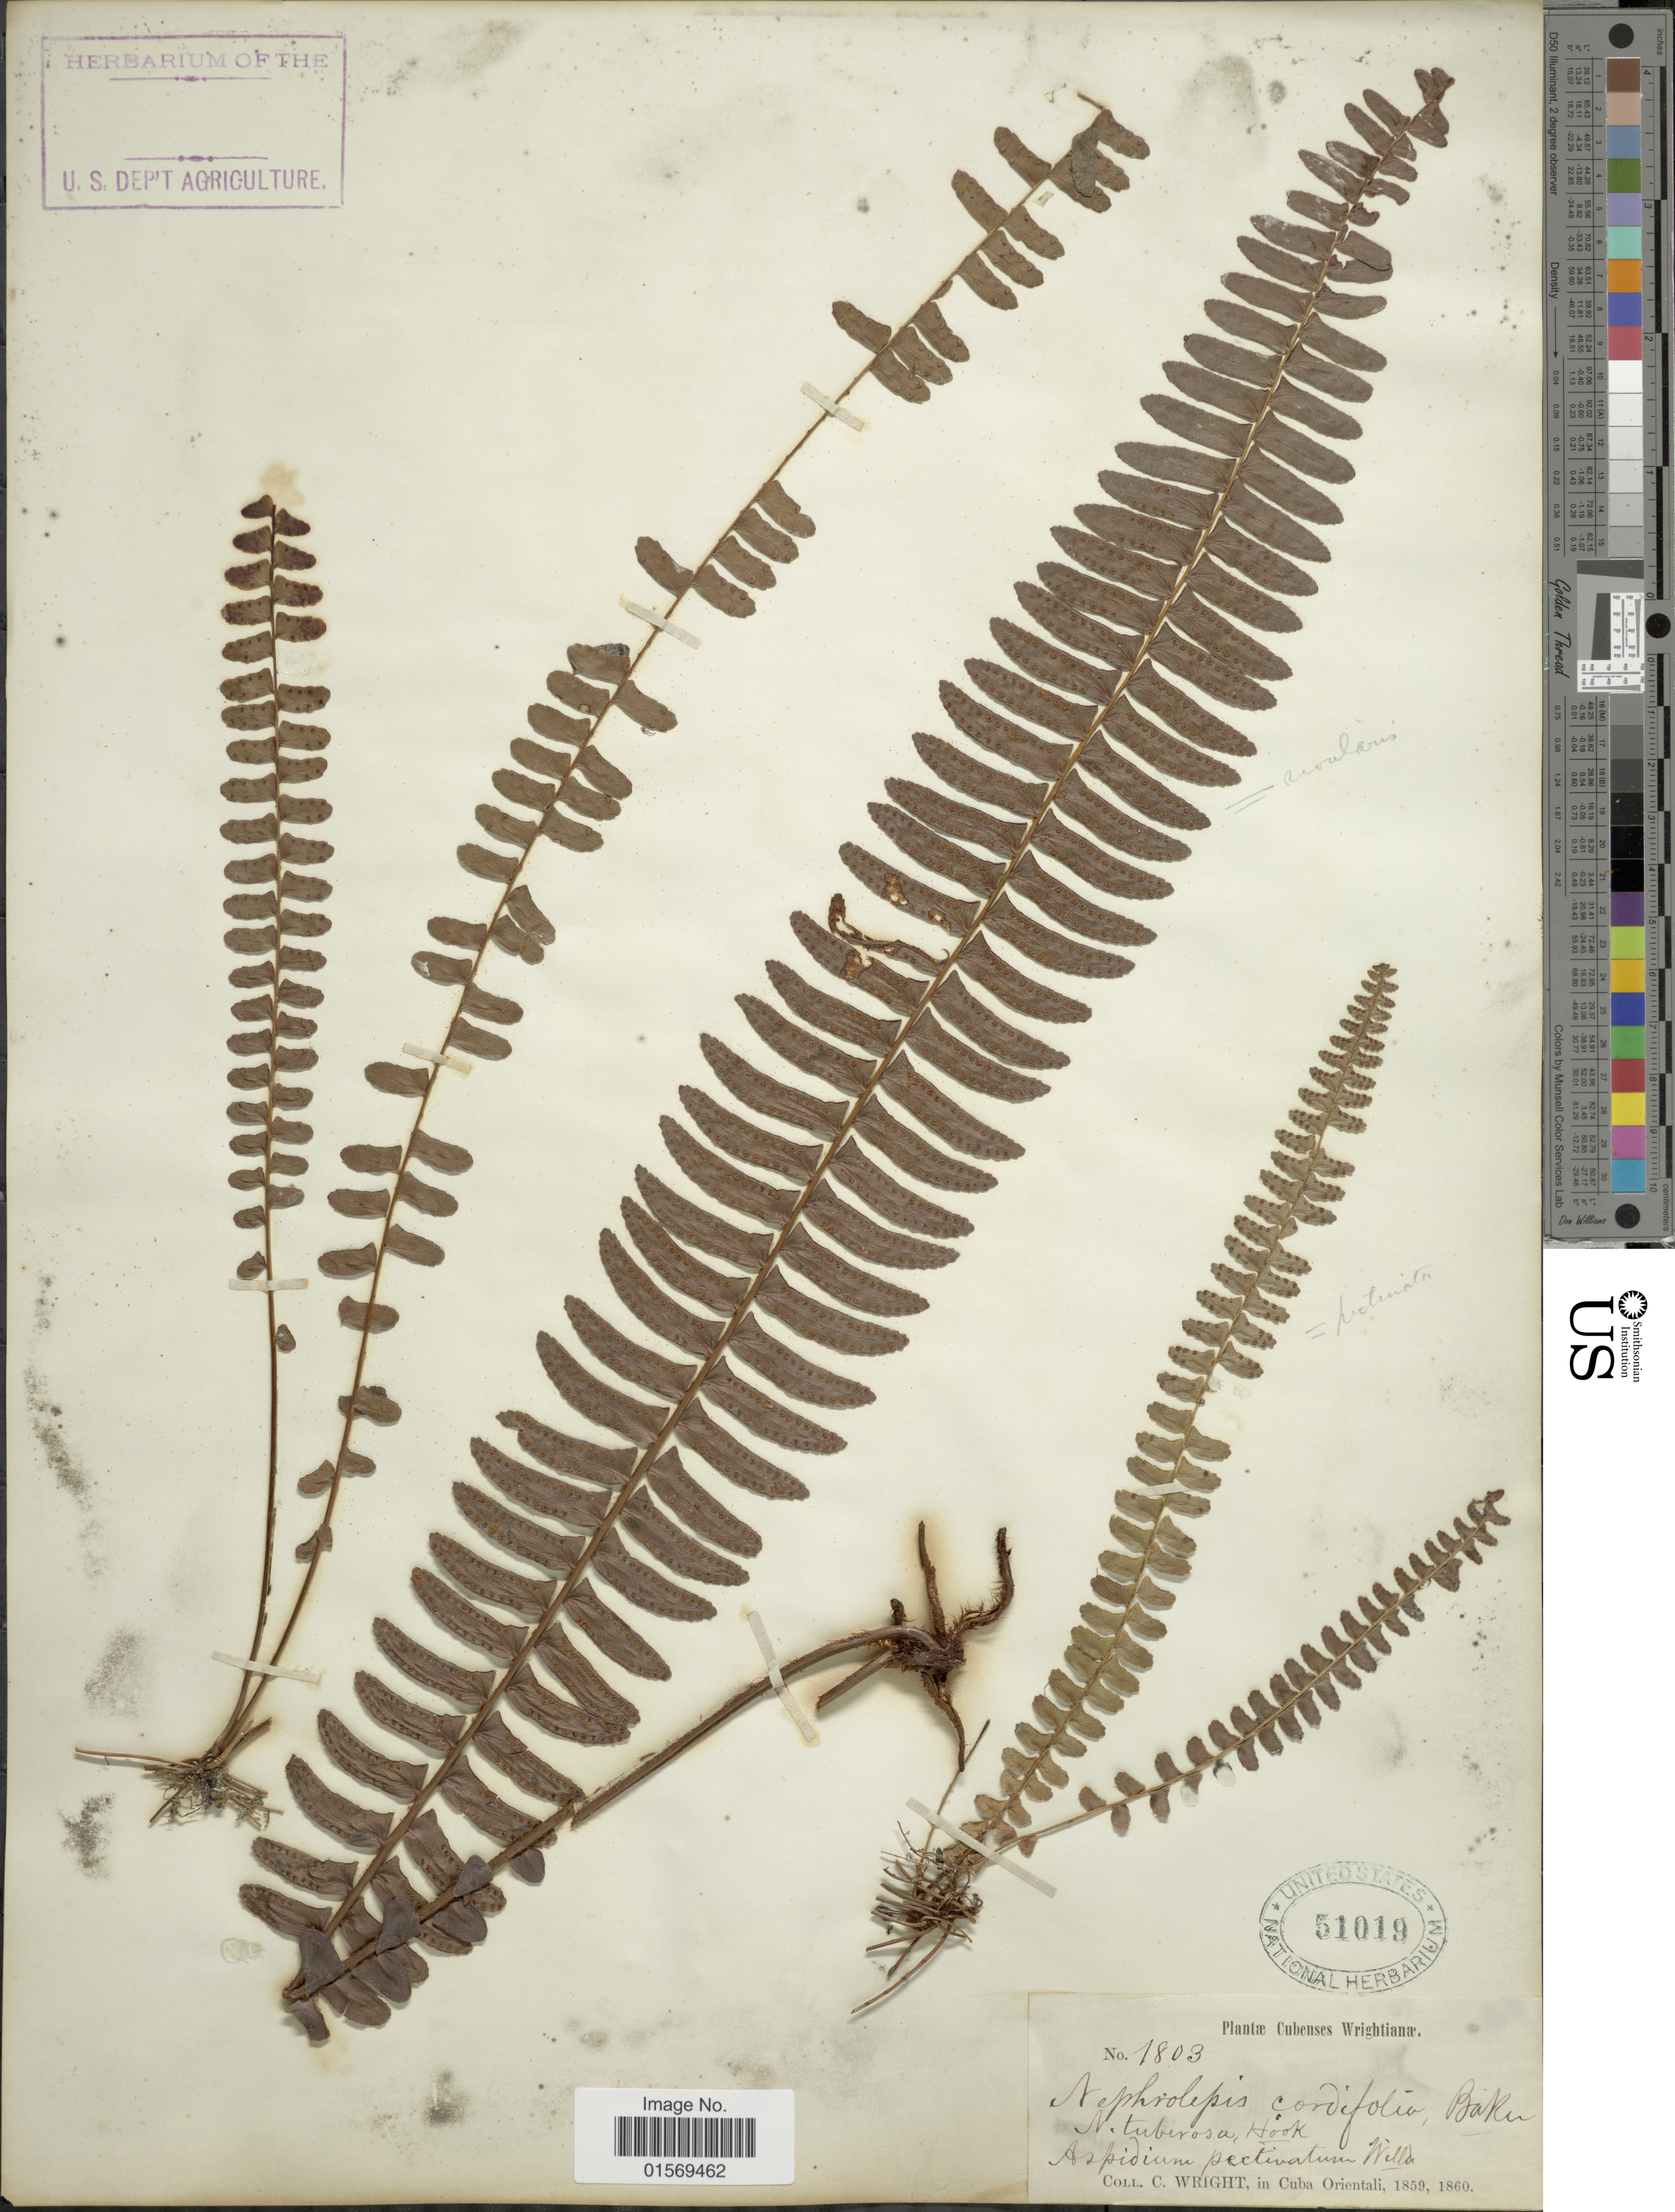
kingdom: Plantae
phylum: Tracheophyta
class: Polypodiopsida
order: Polypodiales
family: Nephrolepidaceae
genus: Nephrolepis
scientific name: Nephrolepis pectinata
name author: (Willd.) Schott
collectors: C. Wright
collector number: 1803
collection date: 1859/1860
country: Cuba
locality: Cubenses. Cuba Orientali.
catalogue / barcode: US 51019